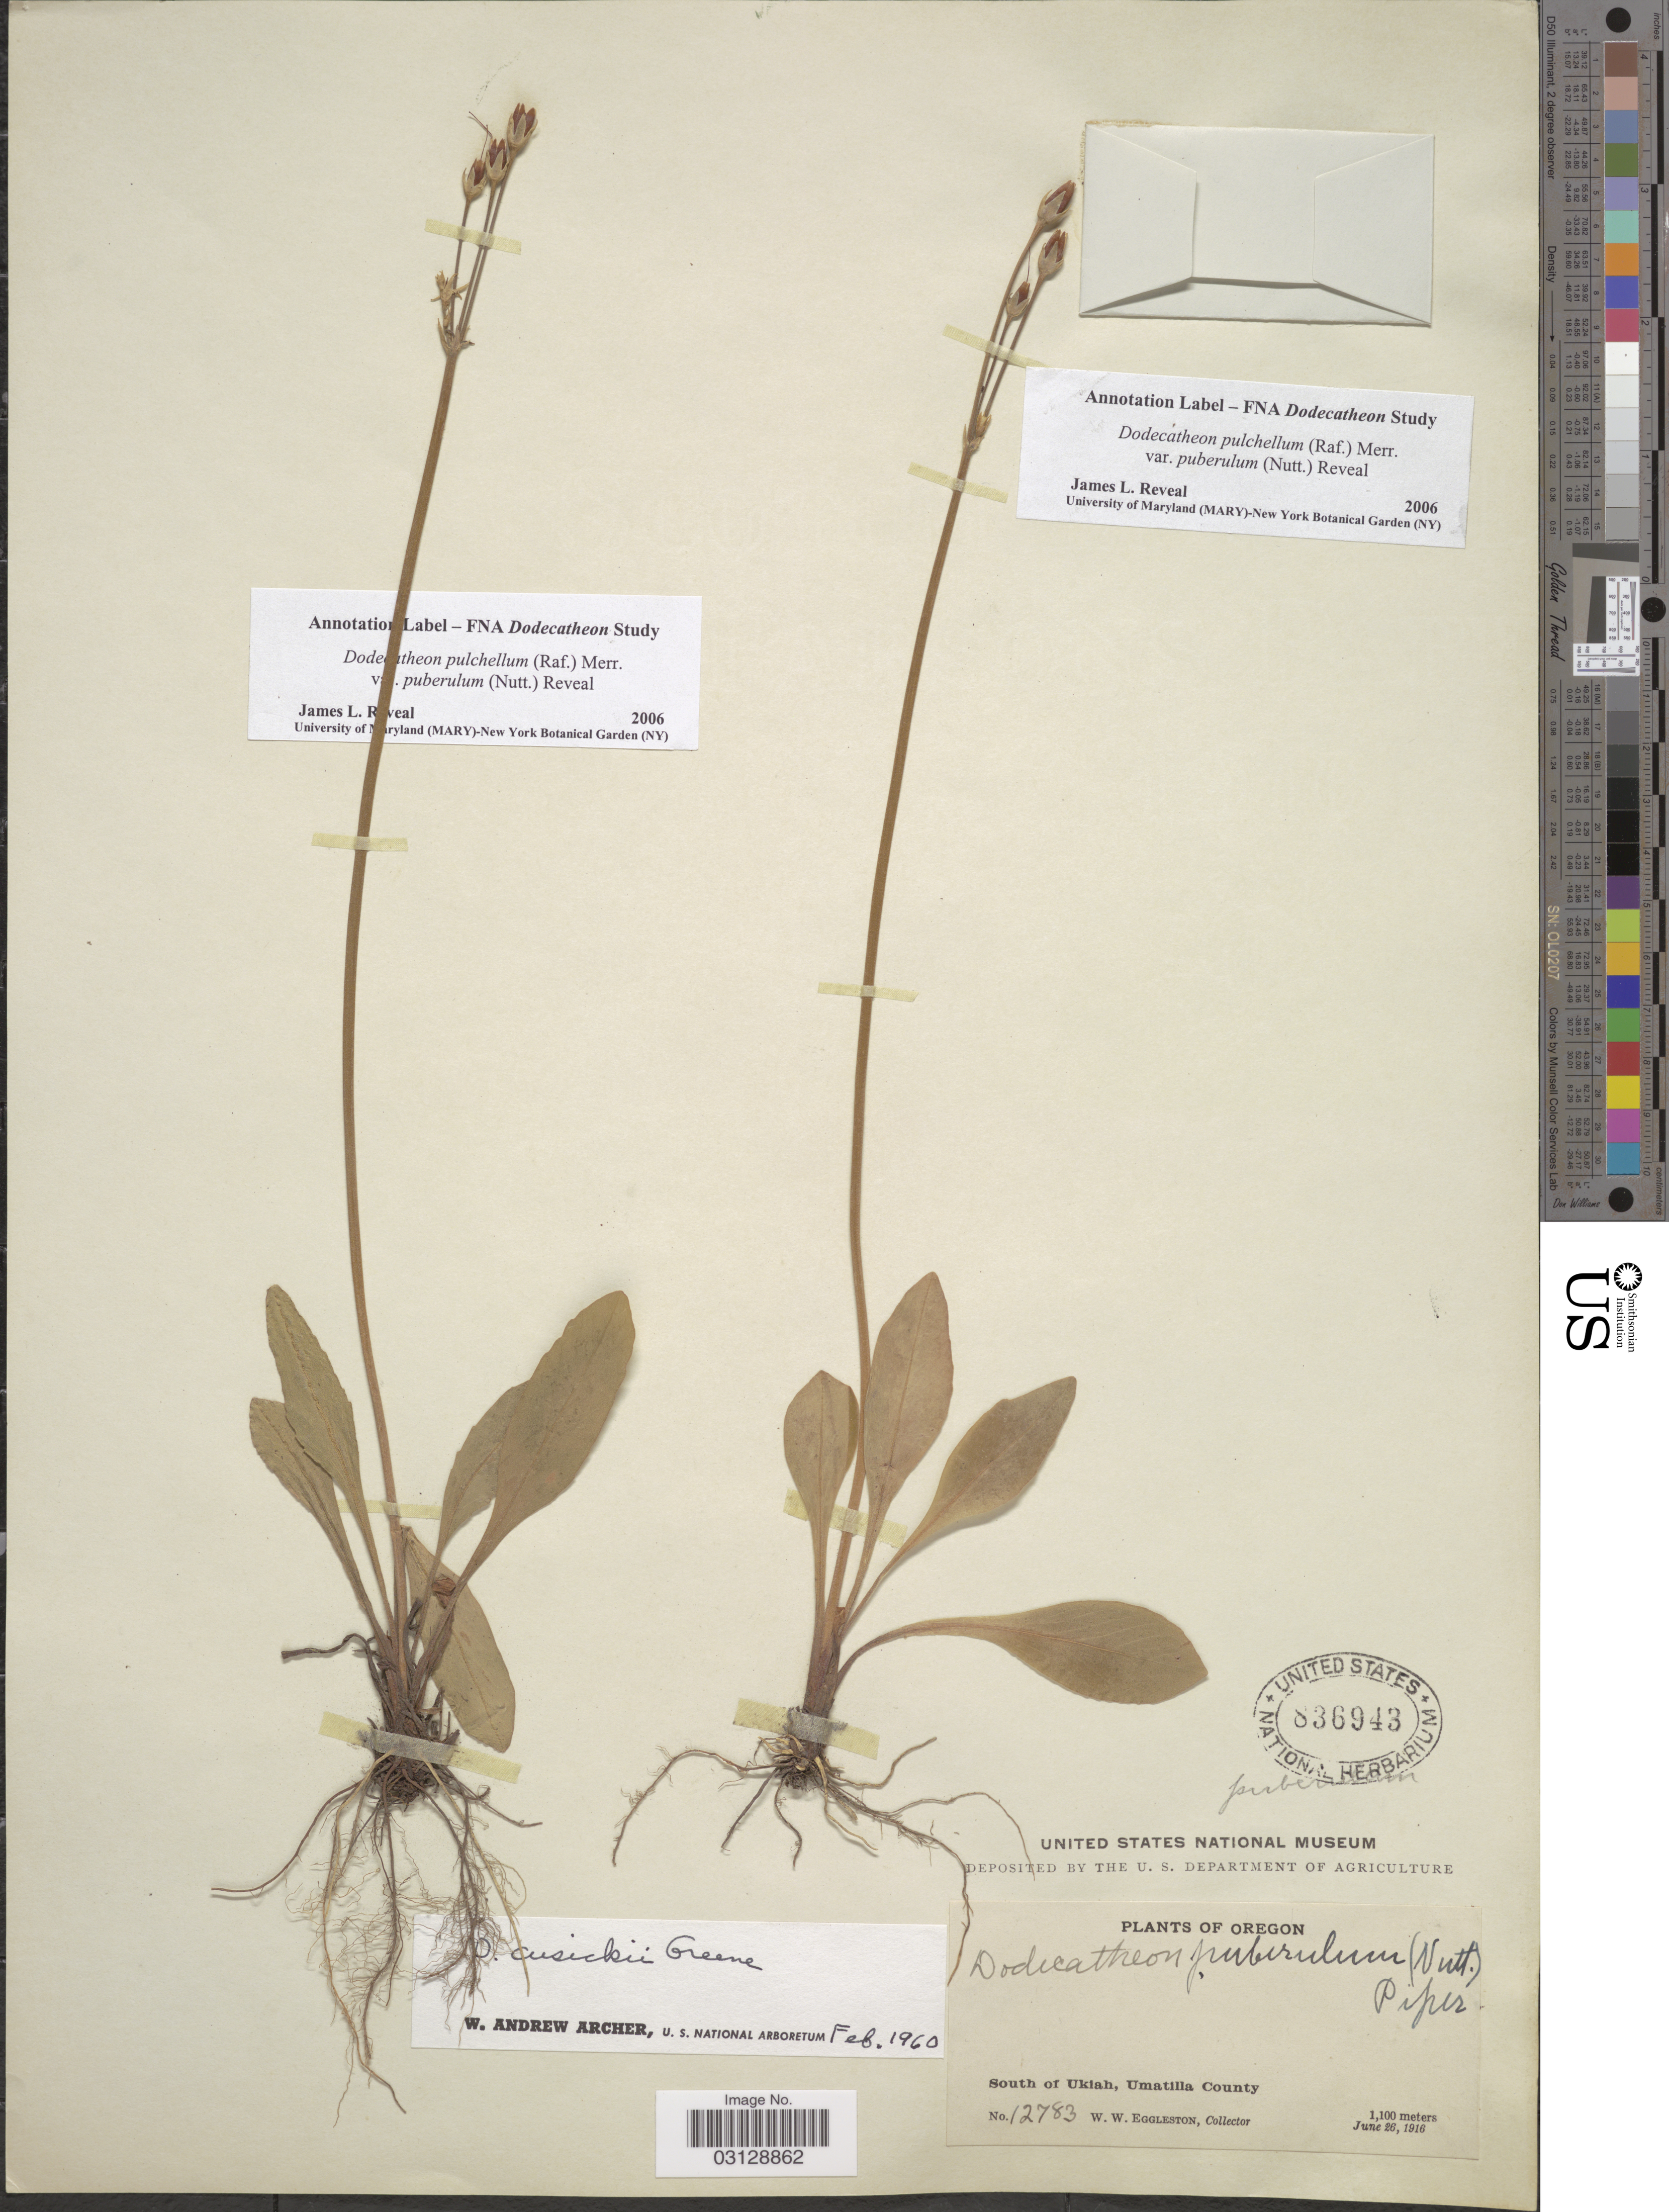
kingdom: Plantae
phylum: Tracheophyta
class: Magnoliopsida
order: Ericales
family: Primulaceae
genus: Dodecatheon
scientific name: Dodecatheon pulchellum var. cusickii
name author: (Greene) Reveal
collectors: W. W. Eggleston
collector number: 12783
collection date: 1916-06-26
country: United States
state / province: Oregon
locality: South of Ukiah, Umatilla County.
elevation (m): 1100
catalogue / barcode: US 836943